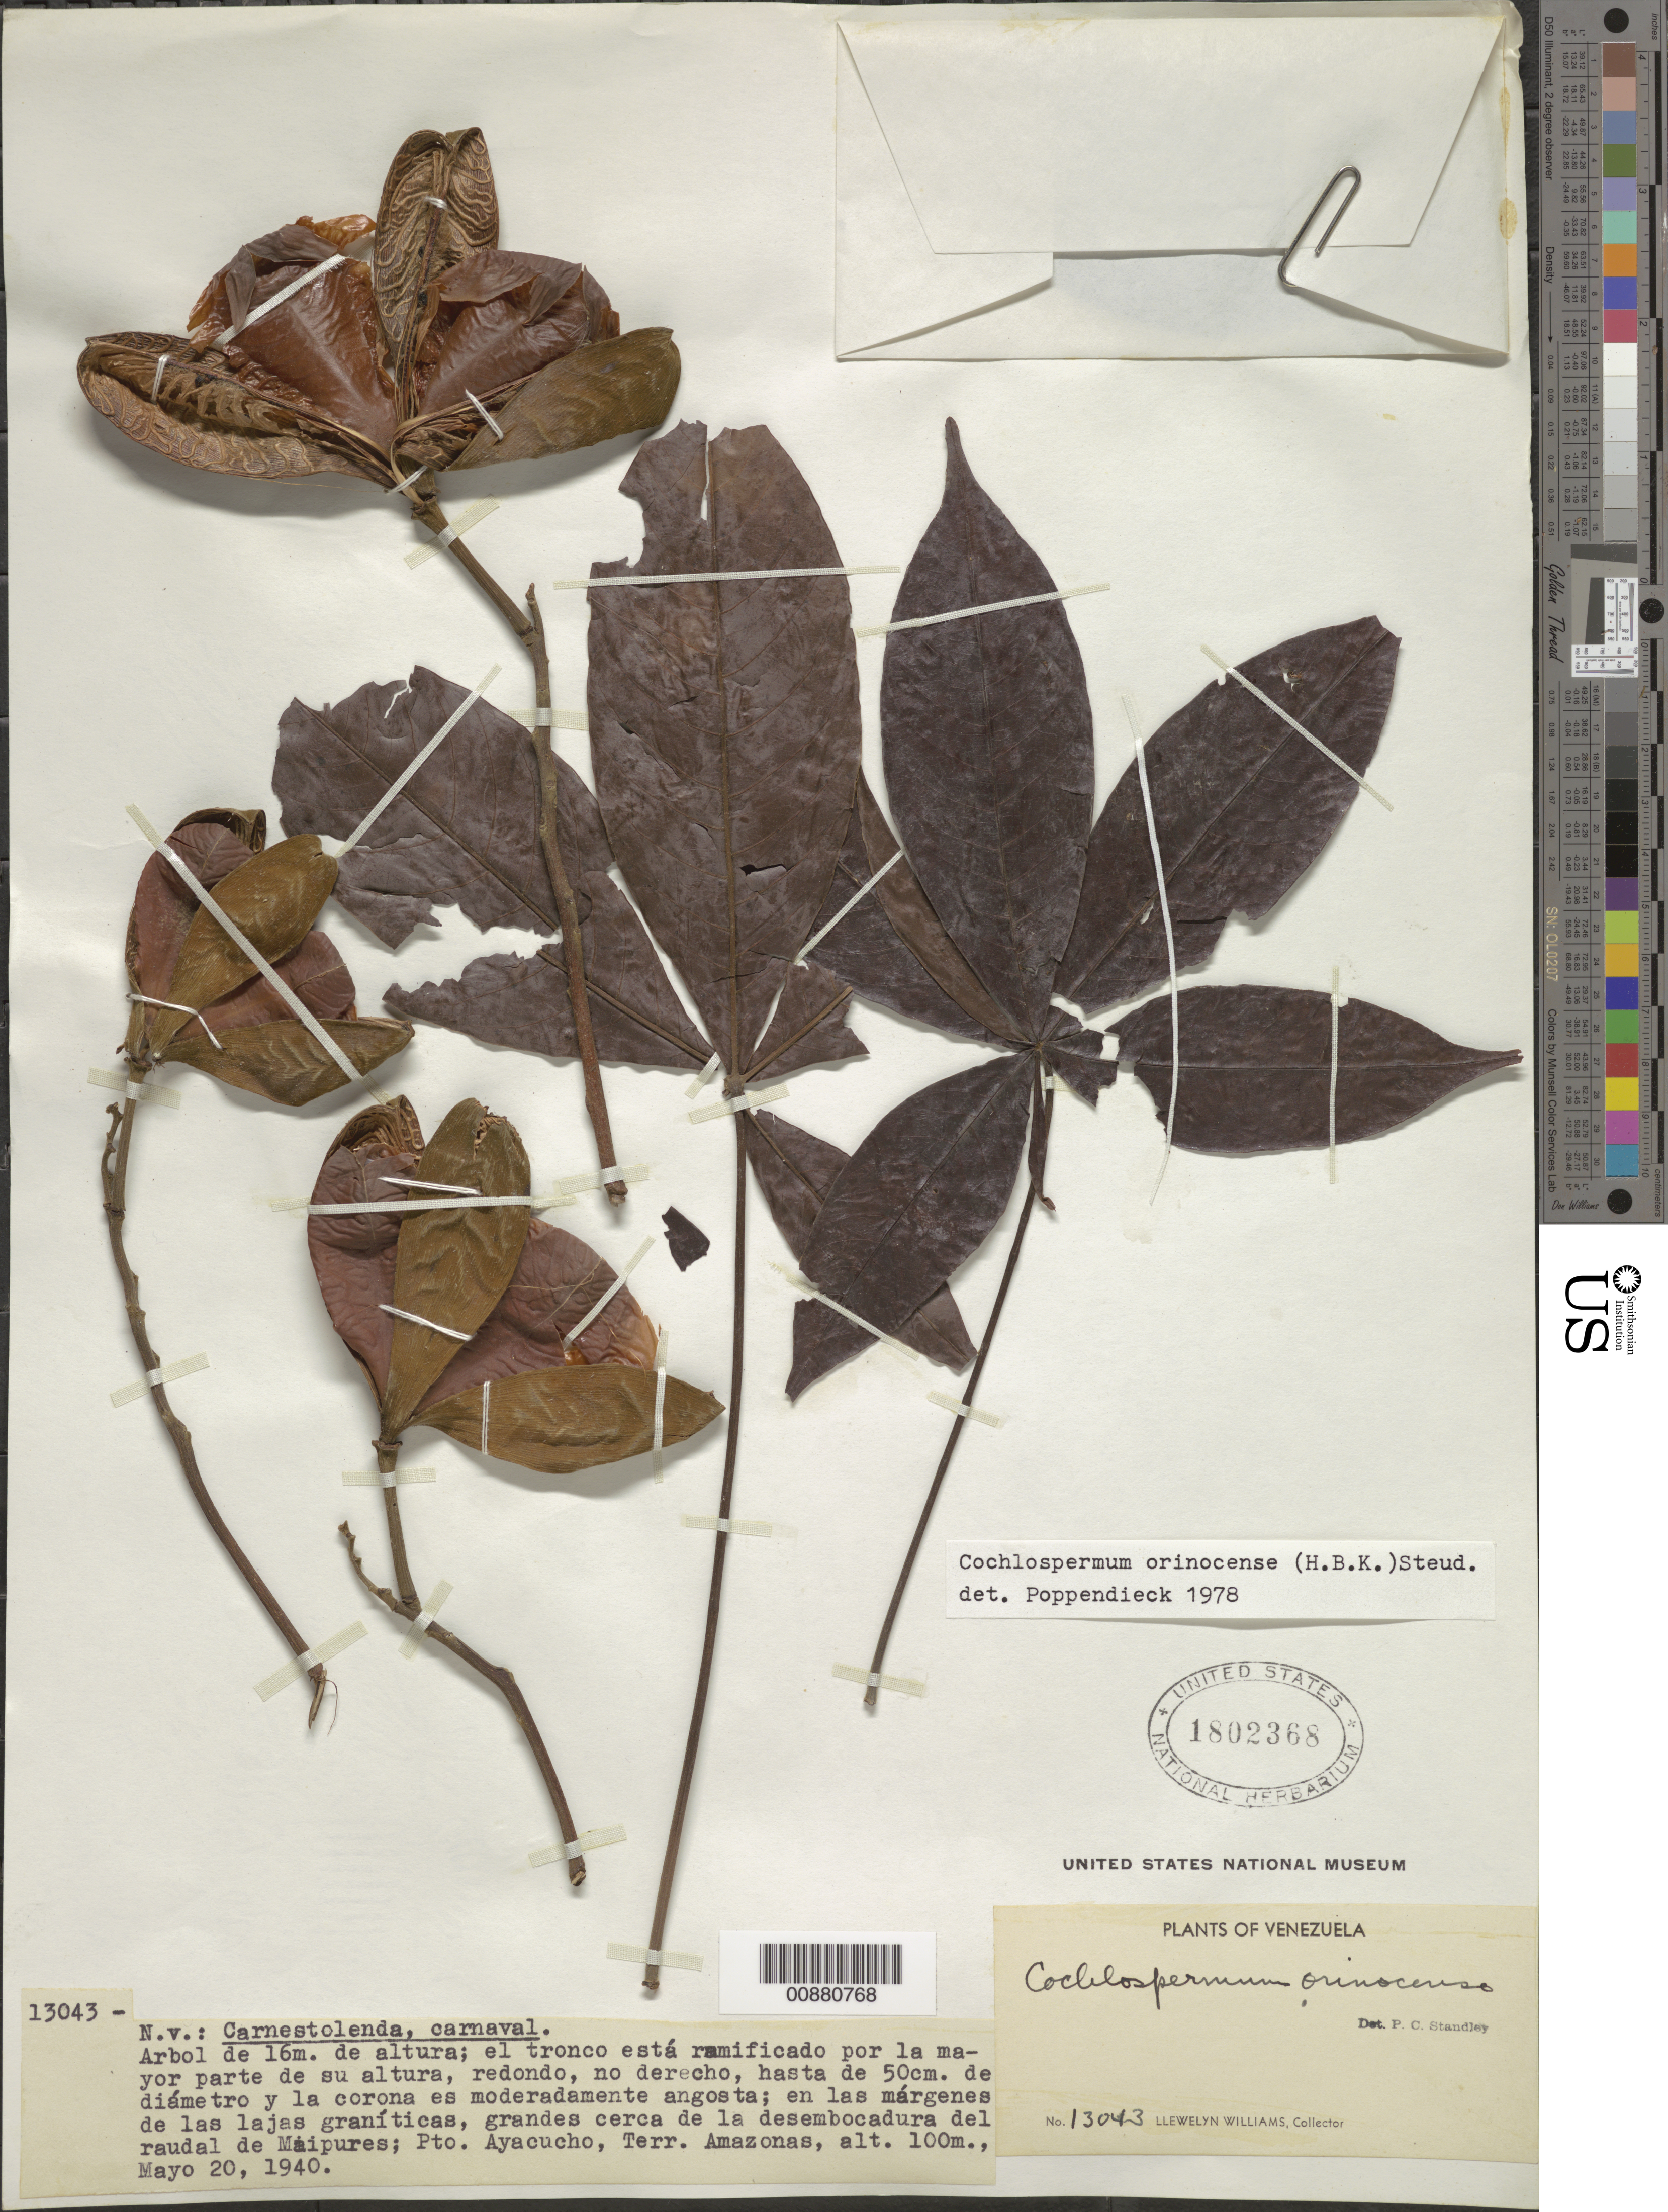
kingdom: Plantae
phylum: Tracheophyta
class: Magnoliopsida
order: Malvales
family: Cochlospermaceae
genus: Cochlospermum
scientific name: Cochlospermum orinocense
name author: (Kunth) Steud.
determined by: Poppendieck, H.-H., (HBG), Institut fur Allgemeine Botanik und Botanischer Garten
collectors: Ll. Williams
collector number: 13043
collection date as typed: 20-May-40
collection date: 1940-05-20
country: Venezuela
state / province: Amazonas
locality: Puerto Ayacucho, raudal de Maipures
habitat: Margenes de las lajas graníticas, grandes cerca de la desembocadura del raudal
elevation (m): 100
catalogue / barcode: US 1802368